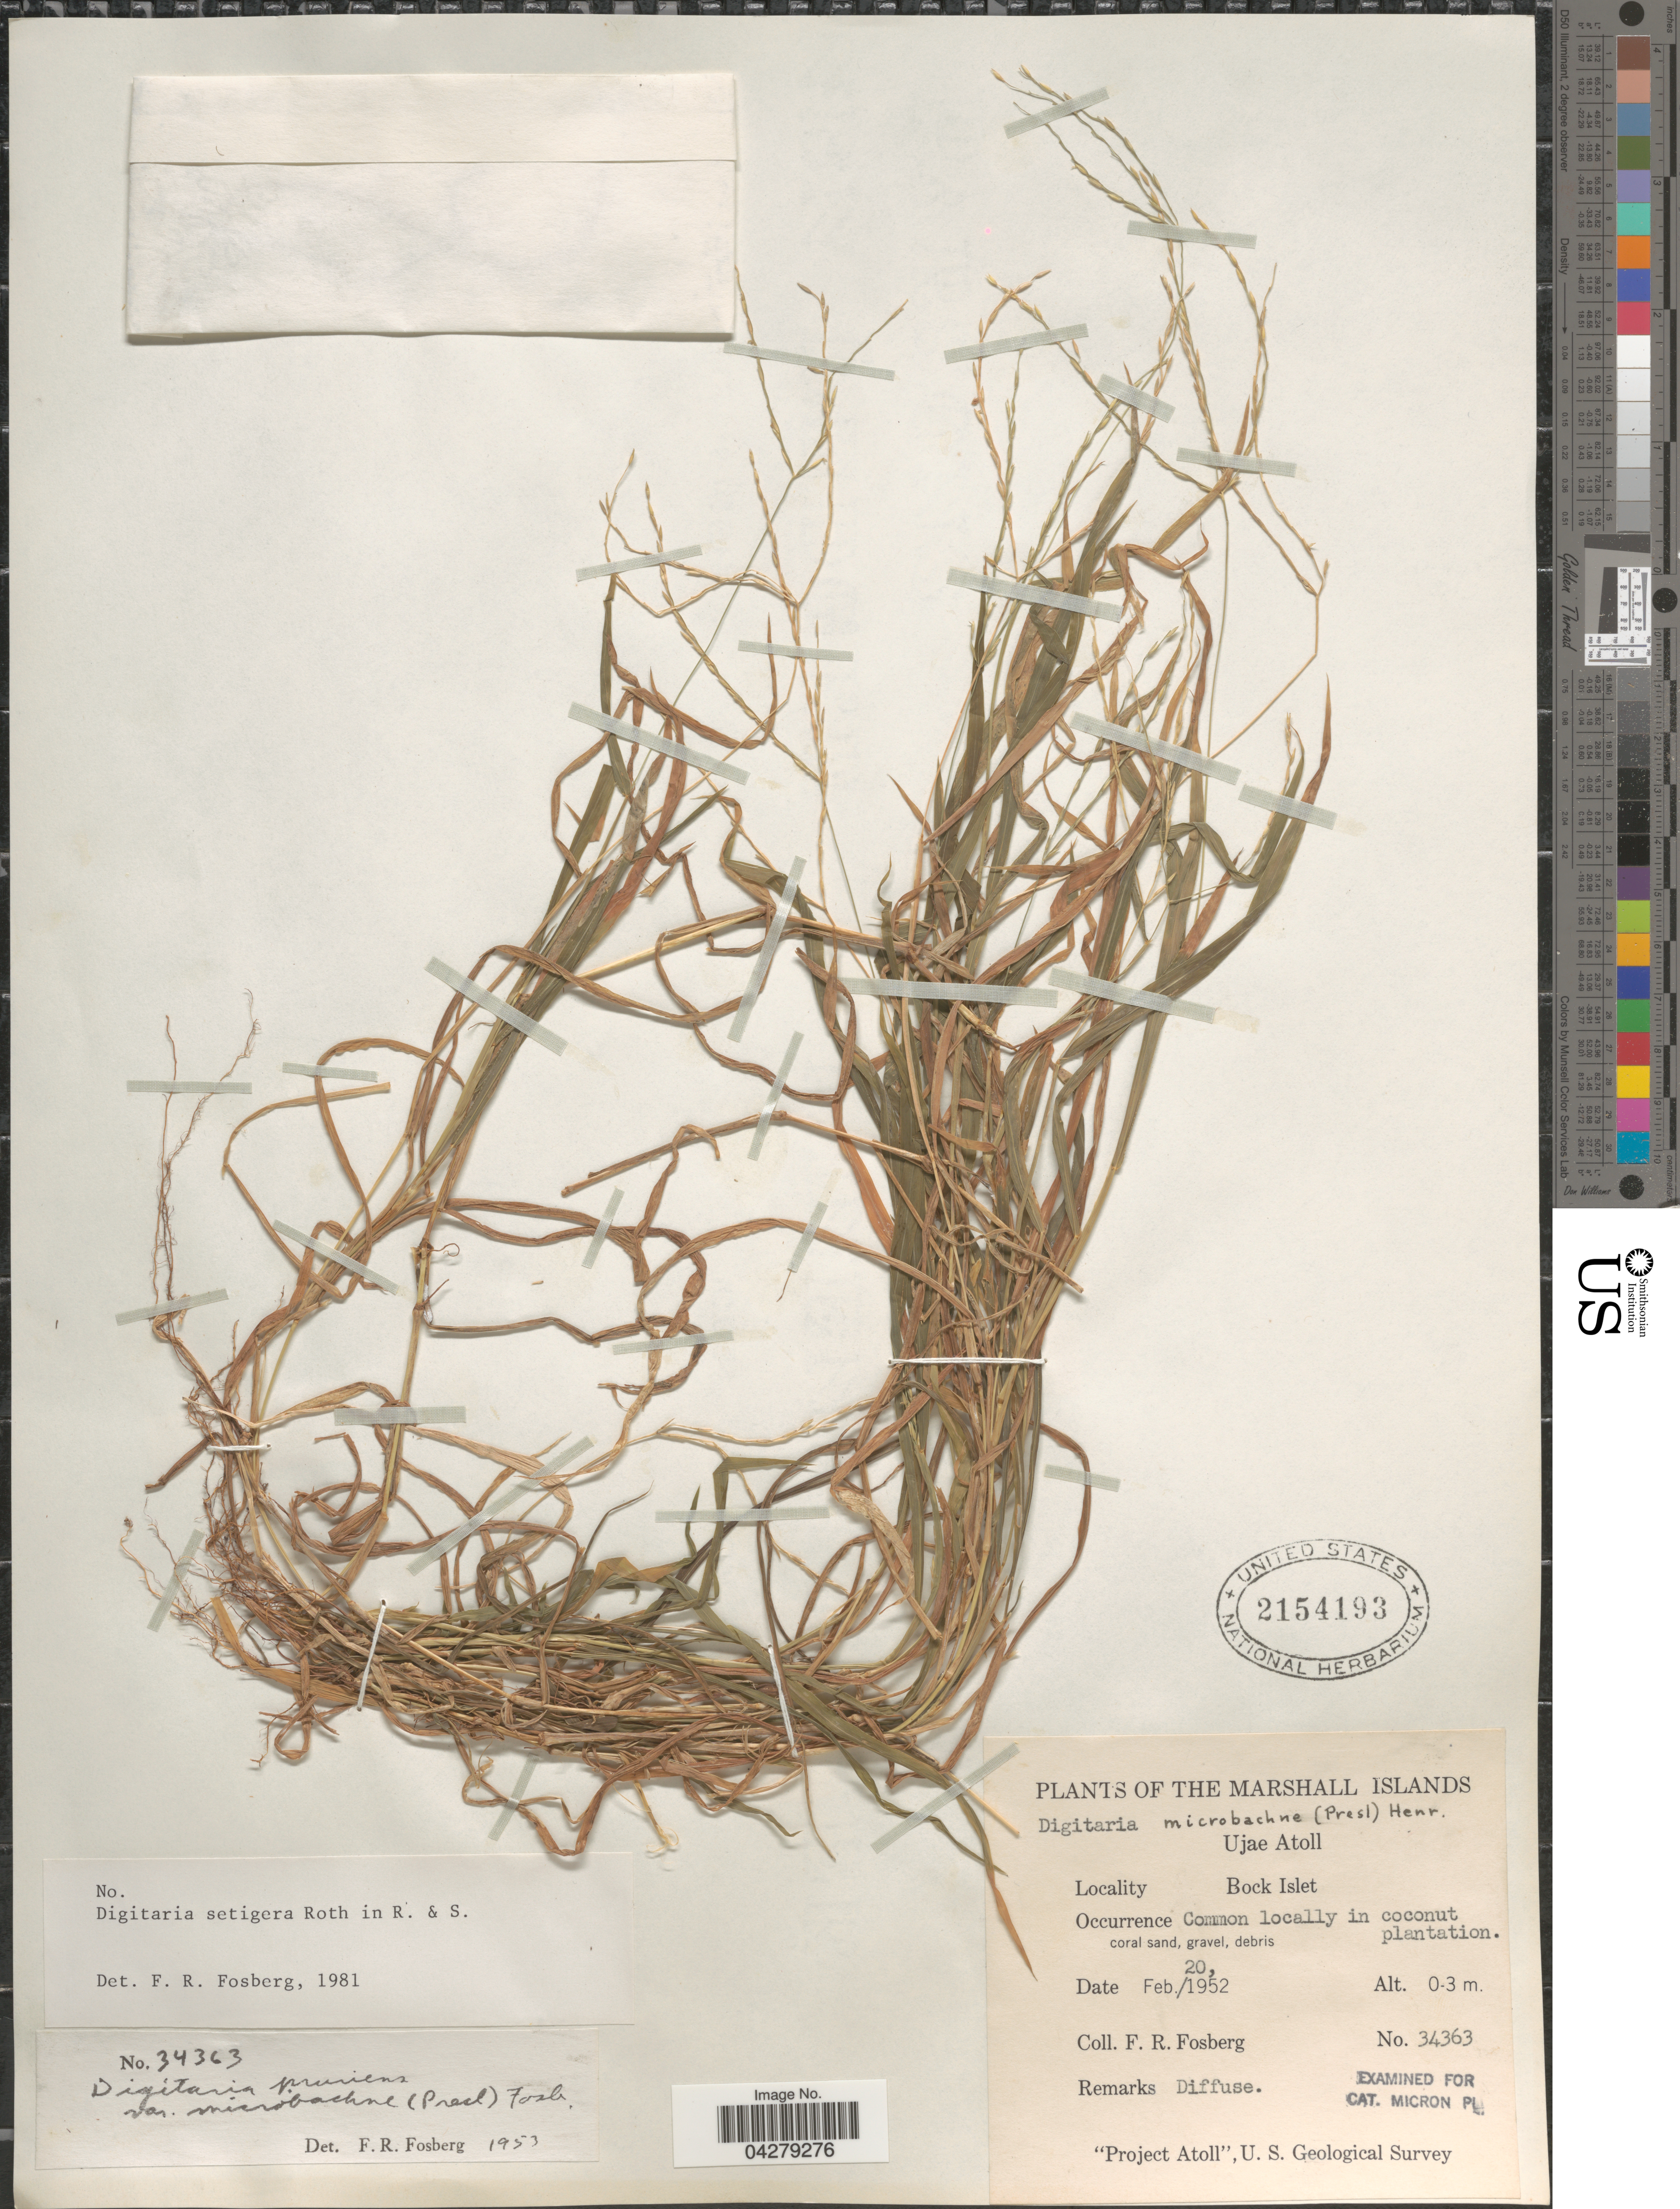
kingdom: Plantae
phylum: Tracheophyta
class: Liliopsida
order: Poales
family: Poaceae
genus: Digitaria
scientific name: Digitaria setigera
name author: Roth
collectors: F. R. Fosberg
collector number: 34363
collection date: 1952-02-20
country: Marshall Islands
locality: Ujae Atoll. Bock Islet. "Project Atoll", U. S. Geological Survey.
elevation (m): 0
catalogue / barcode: US 2154193